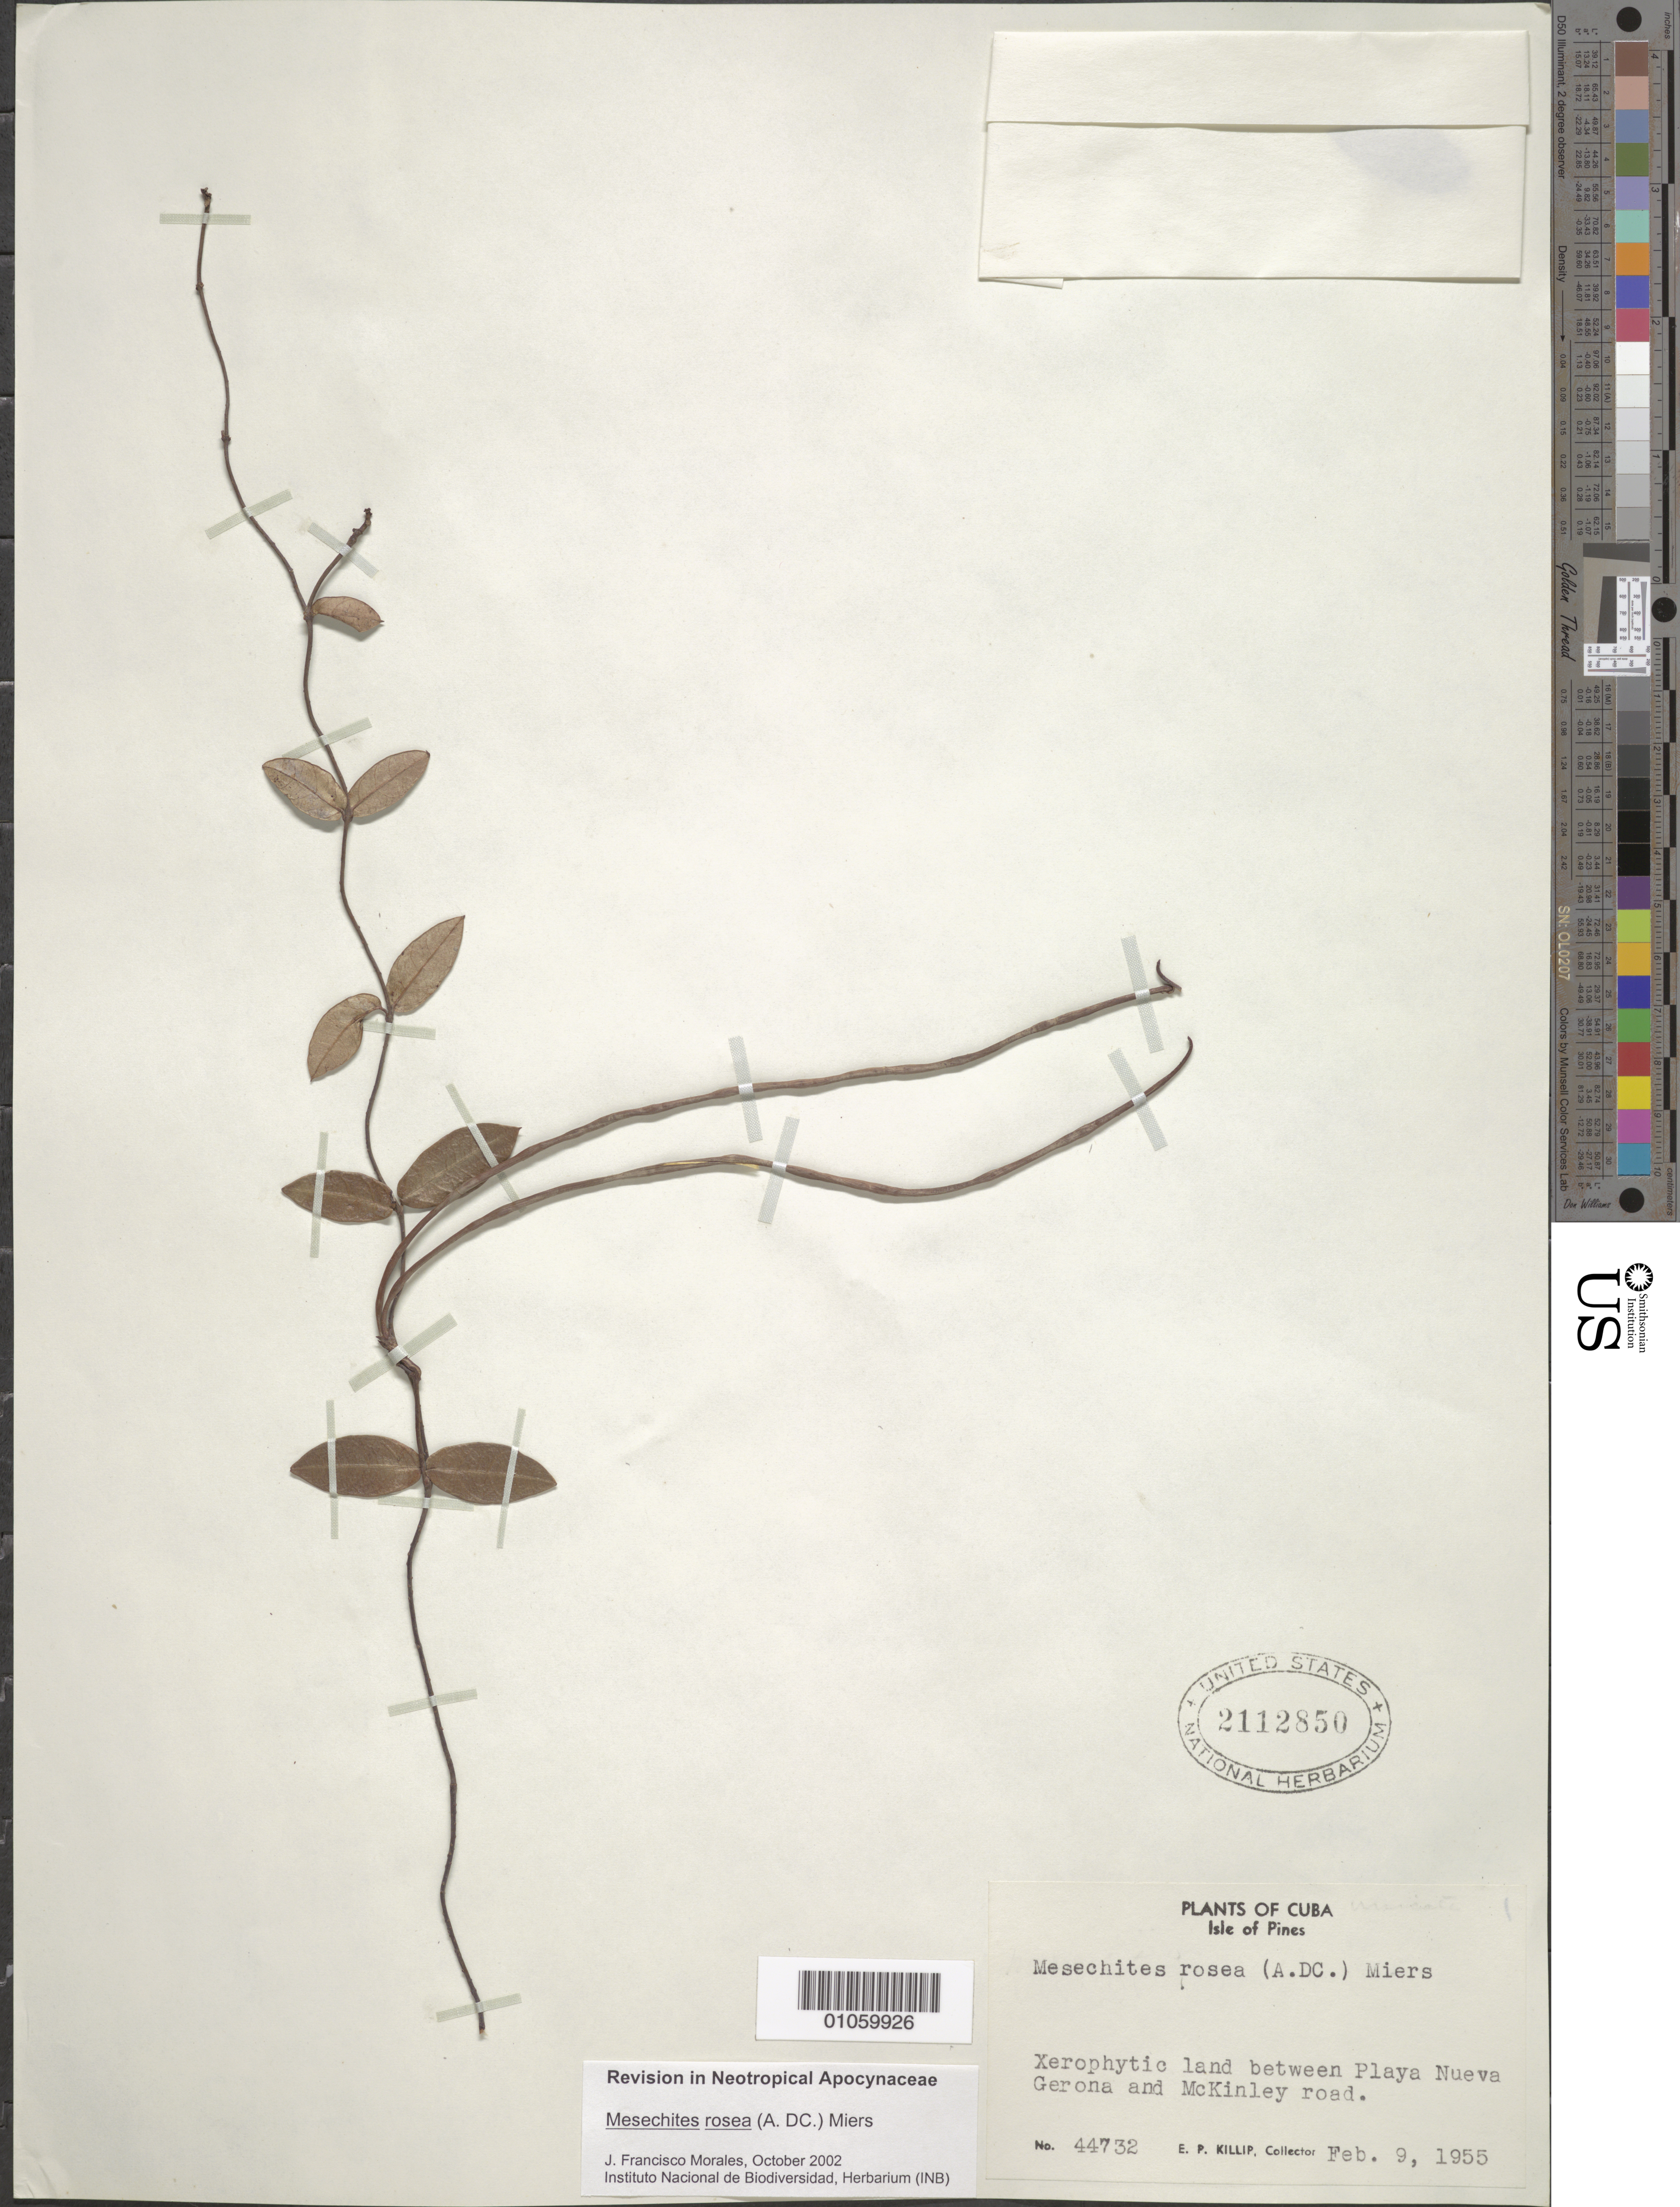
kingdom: Plantae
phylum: Tracheophyta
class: Magnoliopsida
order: Gentianales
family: Apocynaceae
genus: Mesechites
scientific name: Mesechites roseus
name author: (A. DC.) Miers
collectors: E. P. Killip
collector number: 44732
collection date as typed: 09 Feb 1955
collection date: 1955-02-09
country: Cuba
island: Isla de la Juventud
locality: Isle of Pines, between Playa Nueva Gerona and McKinly road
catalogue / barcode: US 2112850